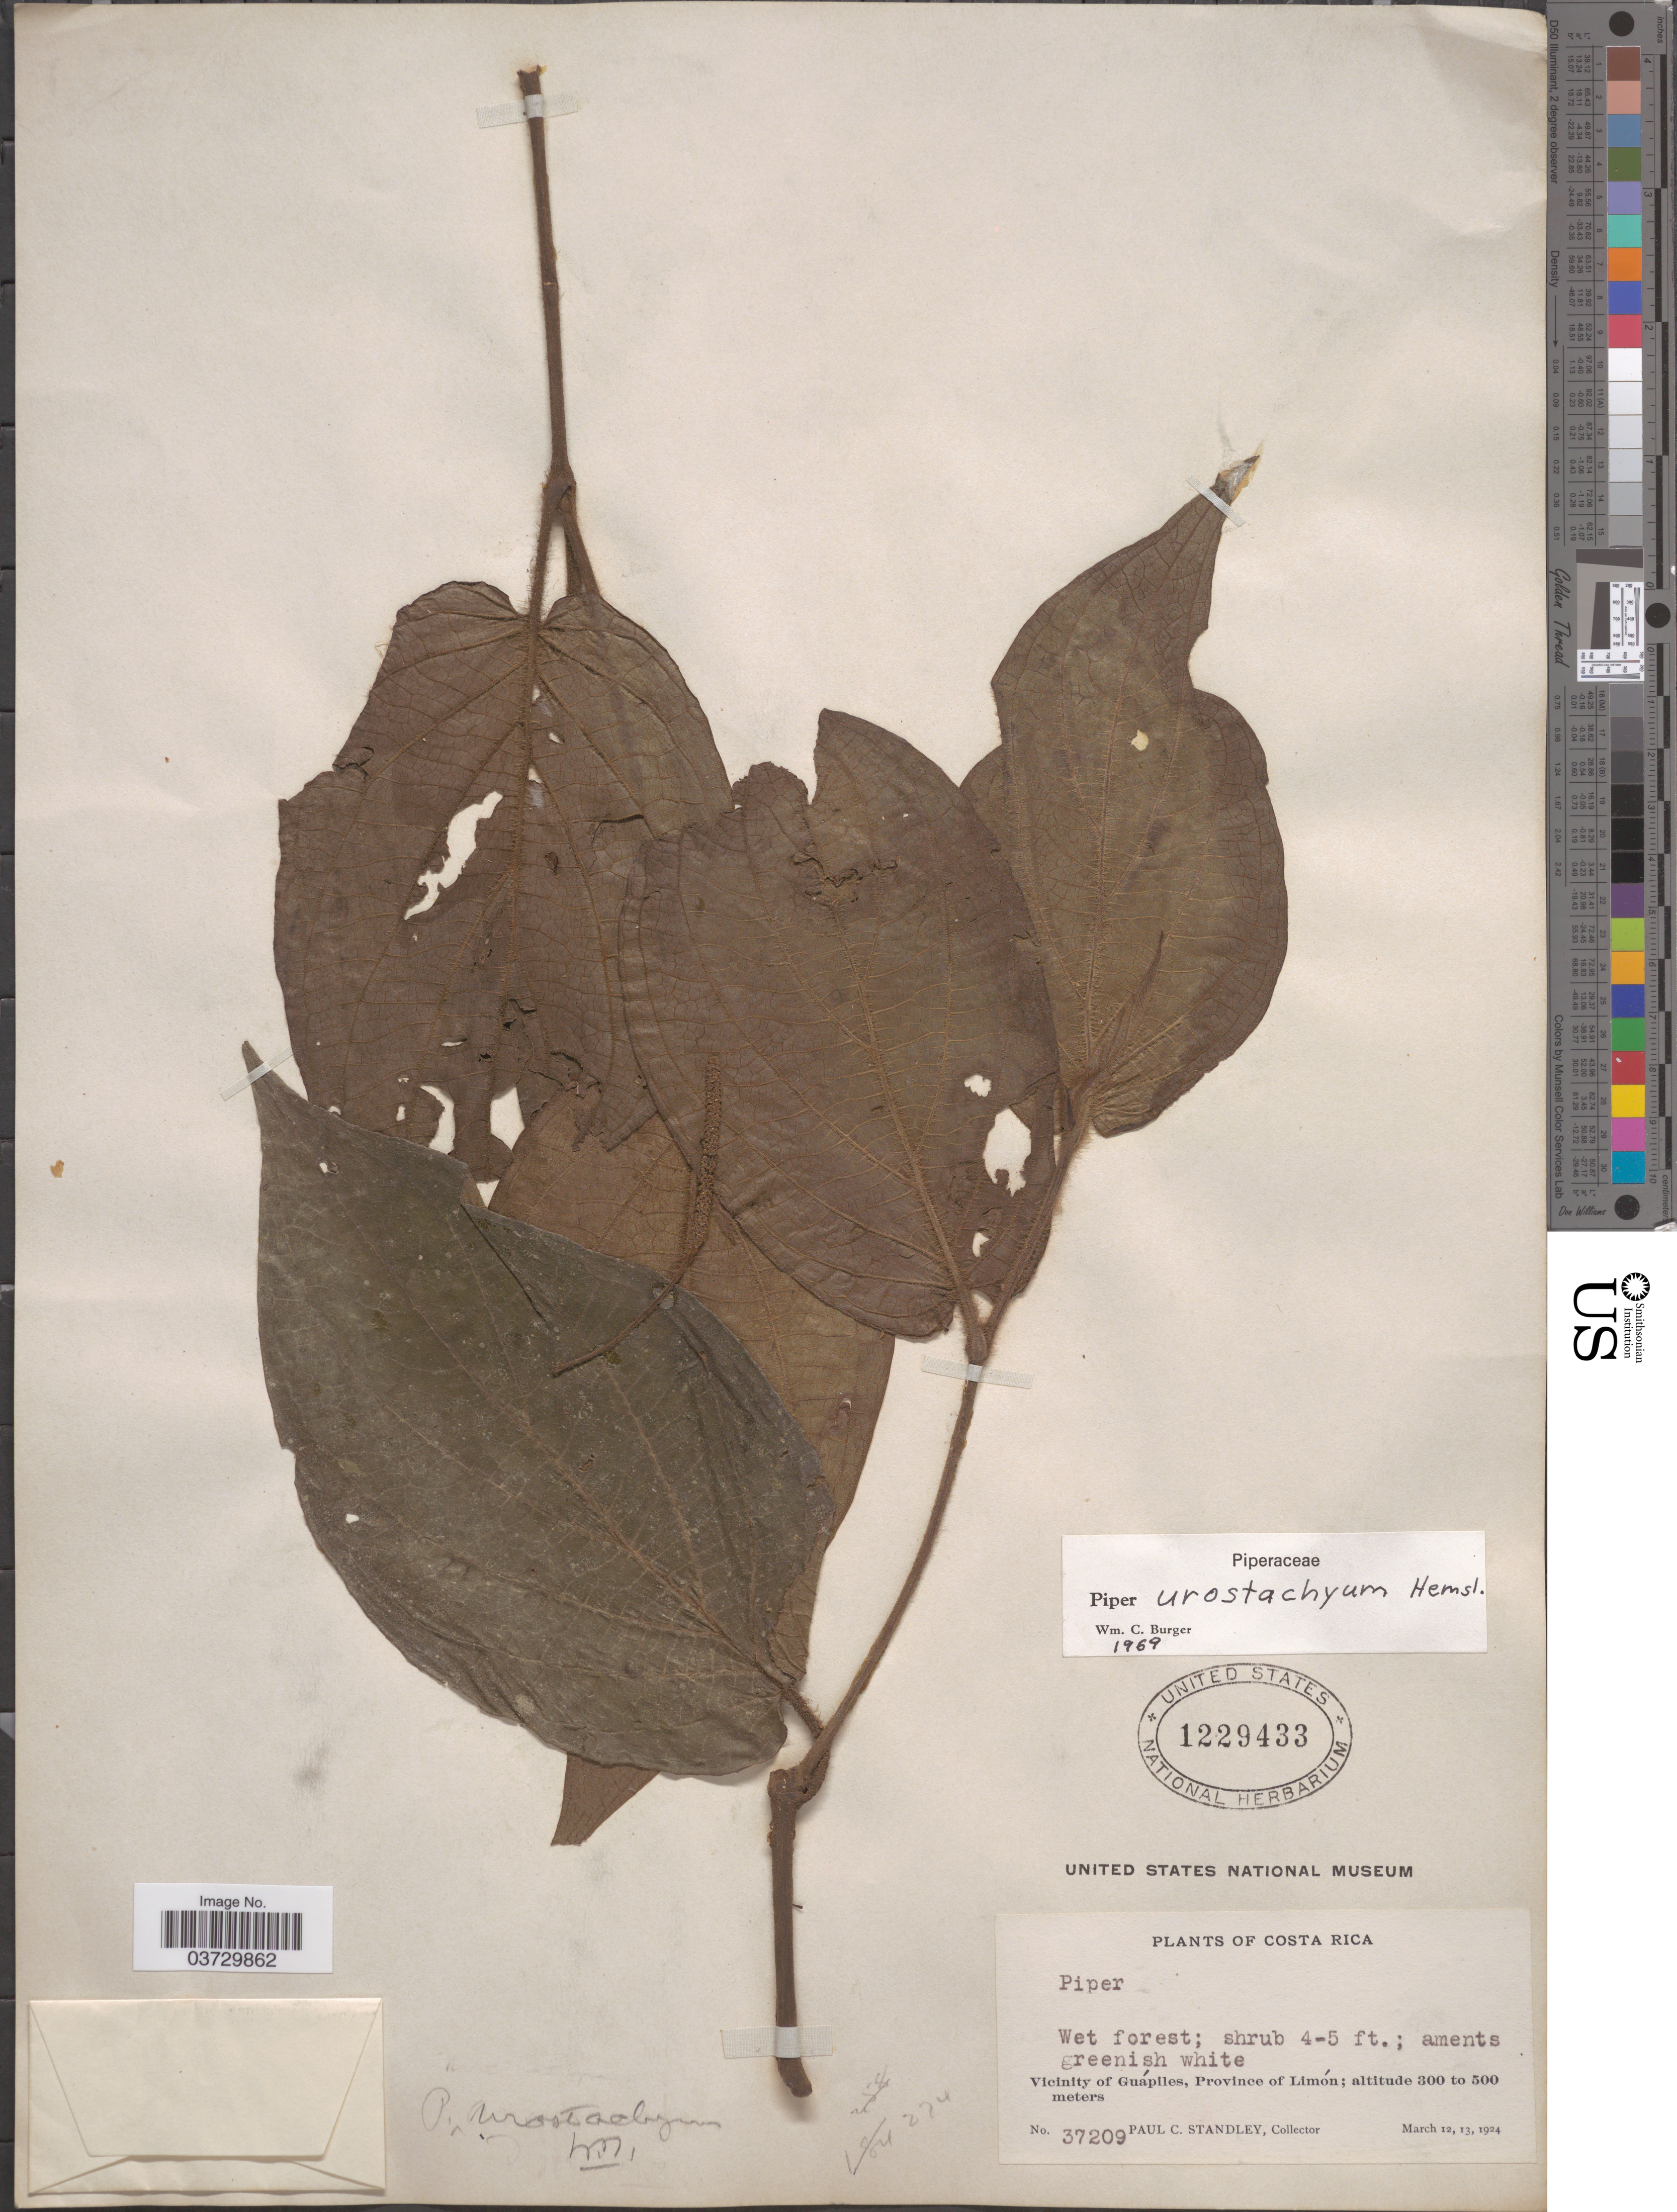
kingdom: Plantae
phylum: Tracheophyta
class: Magnoliopsida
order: Piperales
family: Piperaceae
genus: Piper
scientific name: Piper urostachyum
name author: Hemsl.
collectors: P. C. Standley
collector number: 37209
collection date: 1924-03-12/1924-03-13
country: Costa Rica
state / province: Limón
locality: Vicinity of Guápiles.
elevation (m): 300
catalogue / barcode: US 1229433